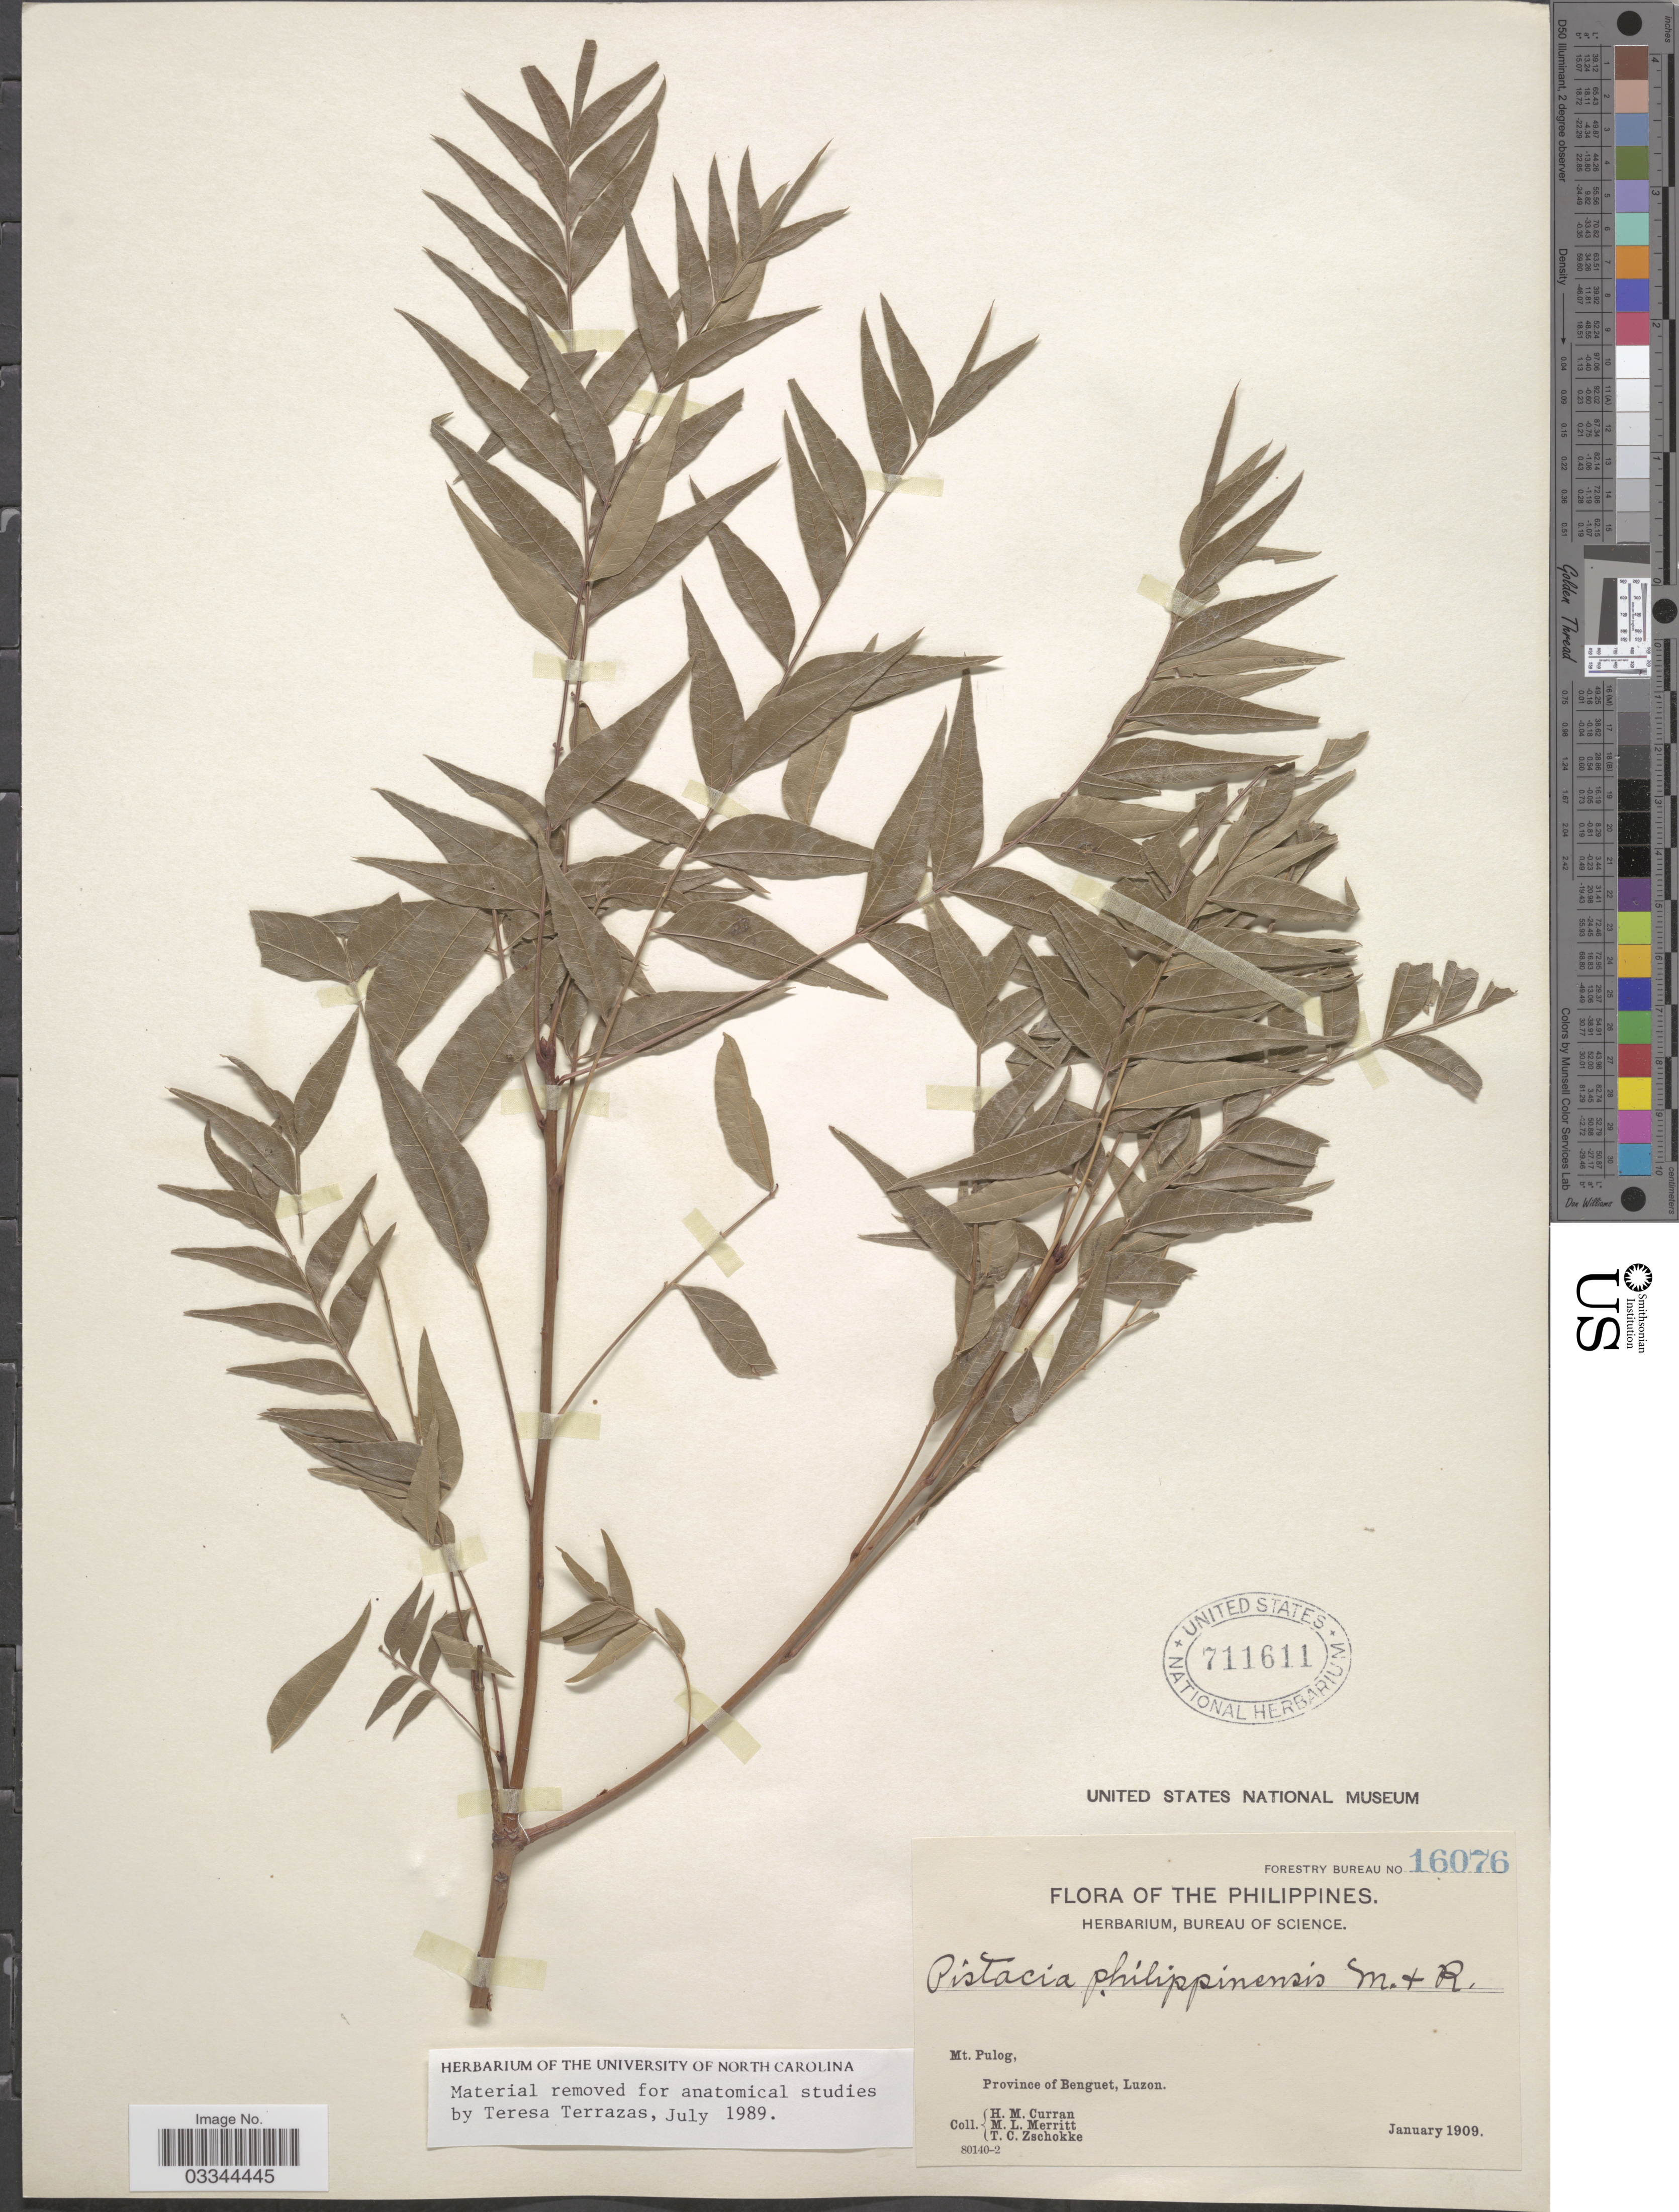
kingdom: Plantae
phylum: Tracheophyta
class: Magnoliopsida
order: Sapindales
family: Anacardiaceae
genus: Pistacia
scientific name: Pistacia chinensis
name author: Bunge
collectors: H. M. Curran, M. L. Merritt & T. C. Zschokke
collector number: Forestry Bureau 16076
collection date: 1909-01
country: Philippines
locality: Mt. Pulog, Province of Benguet, Luzon.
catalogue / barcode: US 711611